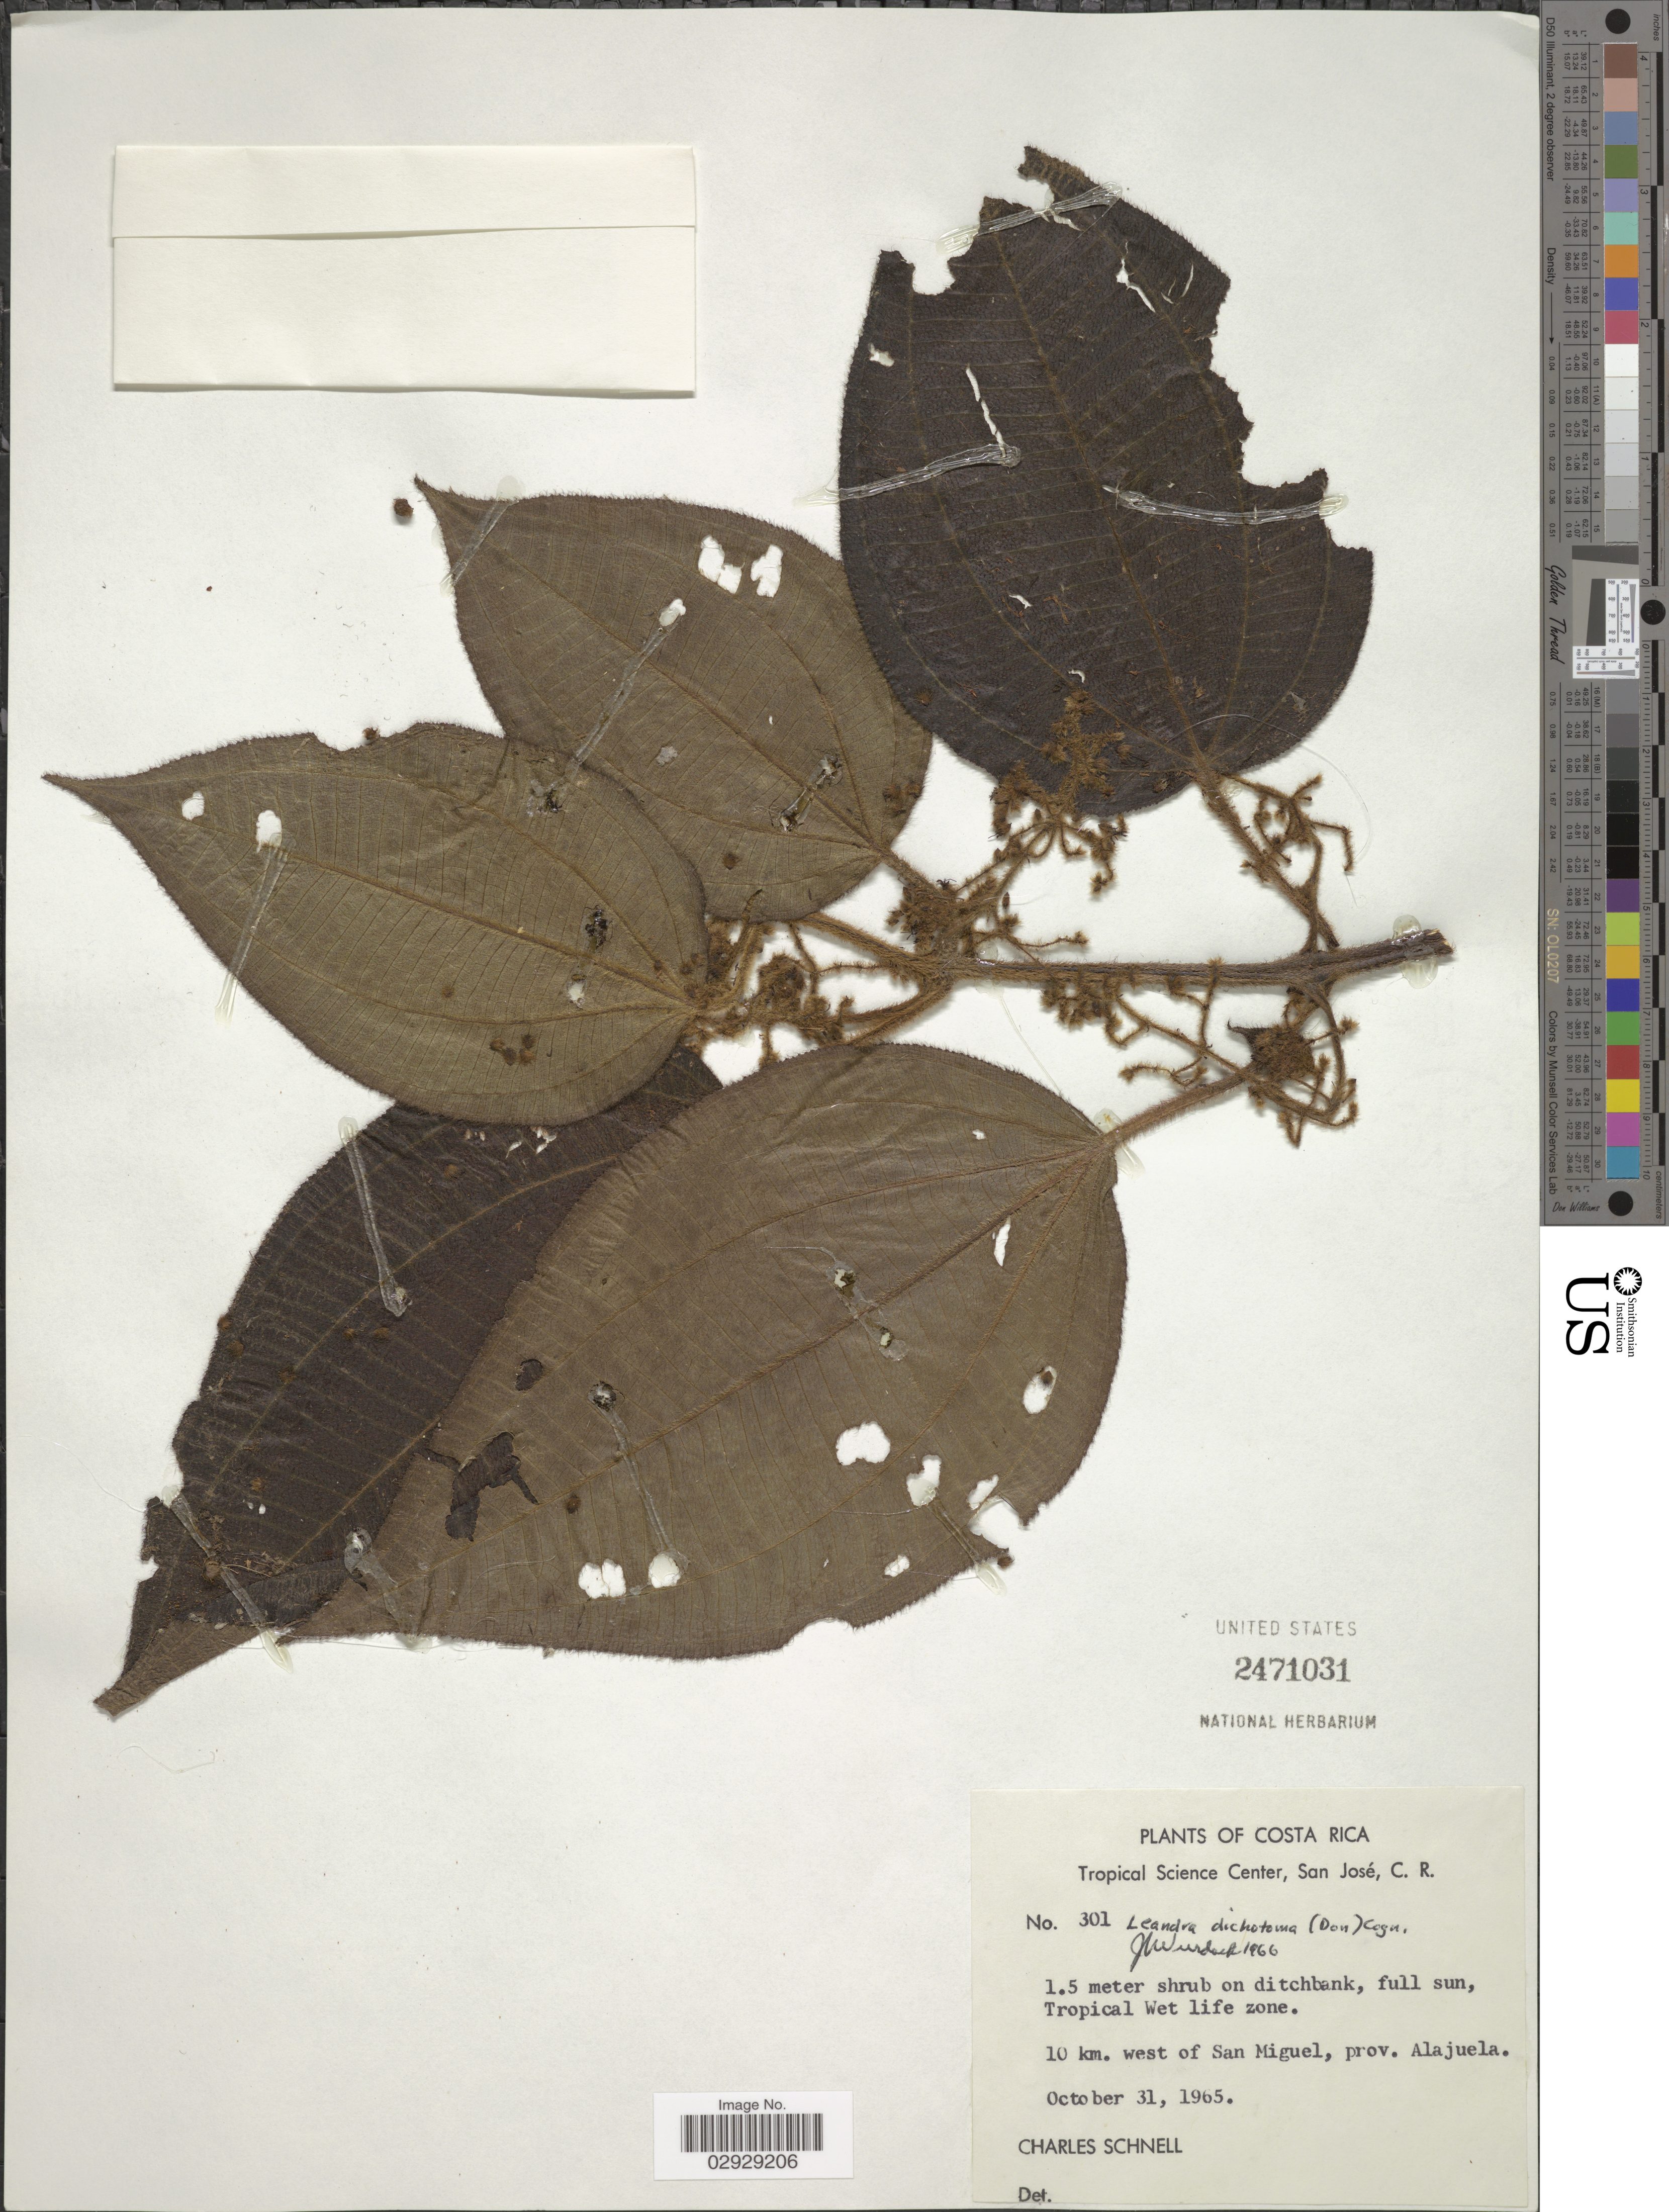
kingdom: Plantae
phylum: Tracheophyta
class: Magnoliopsida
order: Myrtales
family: Melastomataceae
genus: Leandra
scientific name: Leandra grandifolia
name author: Cogn.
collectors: C. Schnell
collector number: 301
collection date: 1965-10-31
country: Costa Rica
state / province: Alajuela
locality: Tropical Wet life zone. 10 km. west of San Miguel.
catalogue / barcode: US 2471031